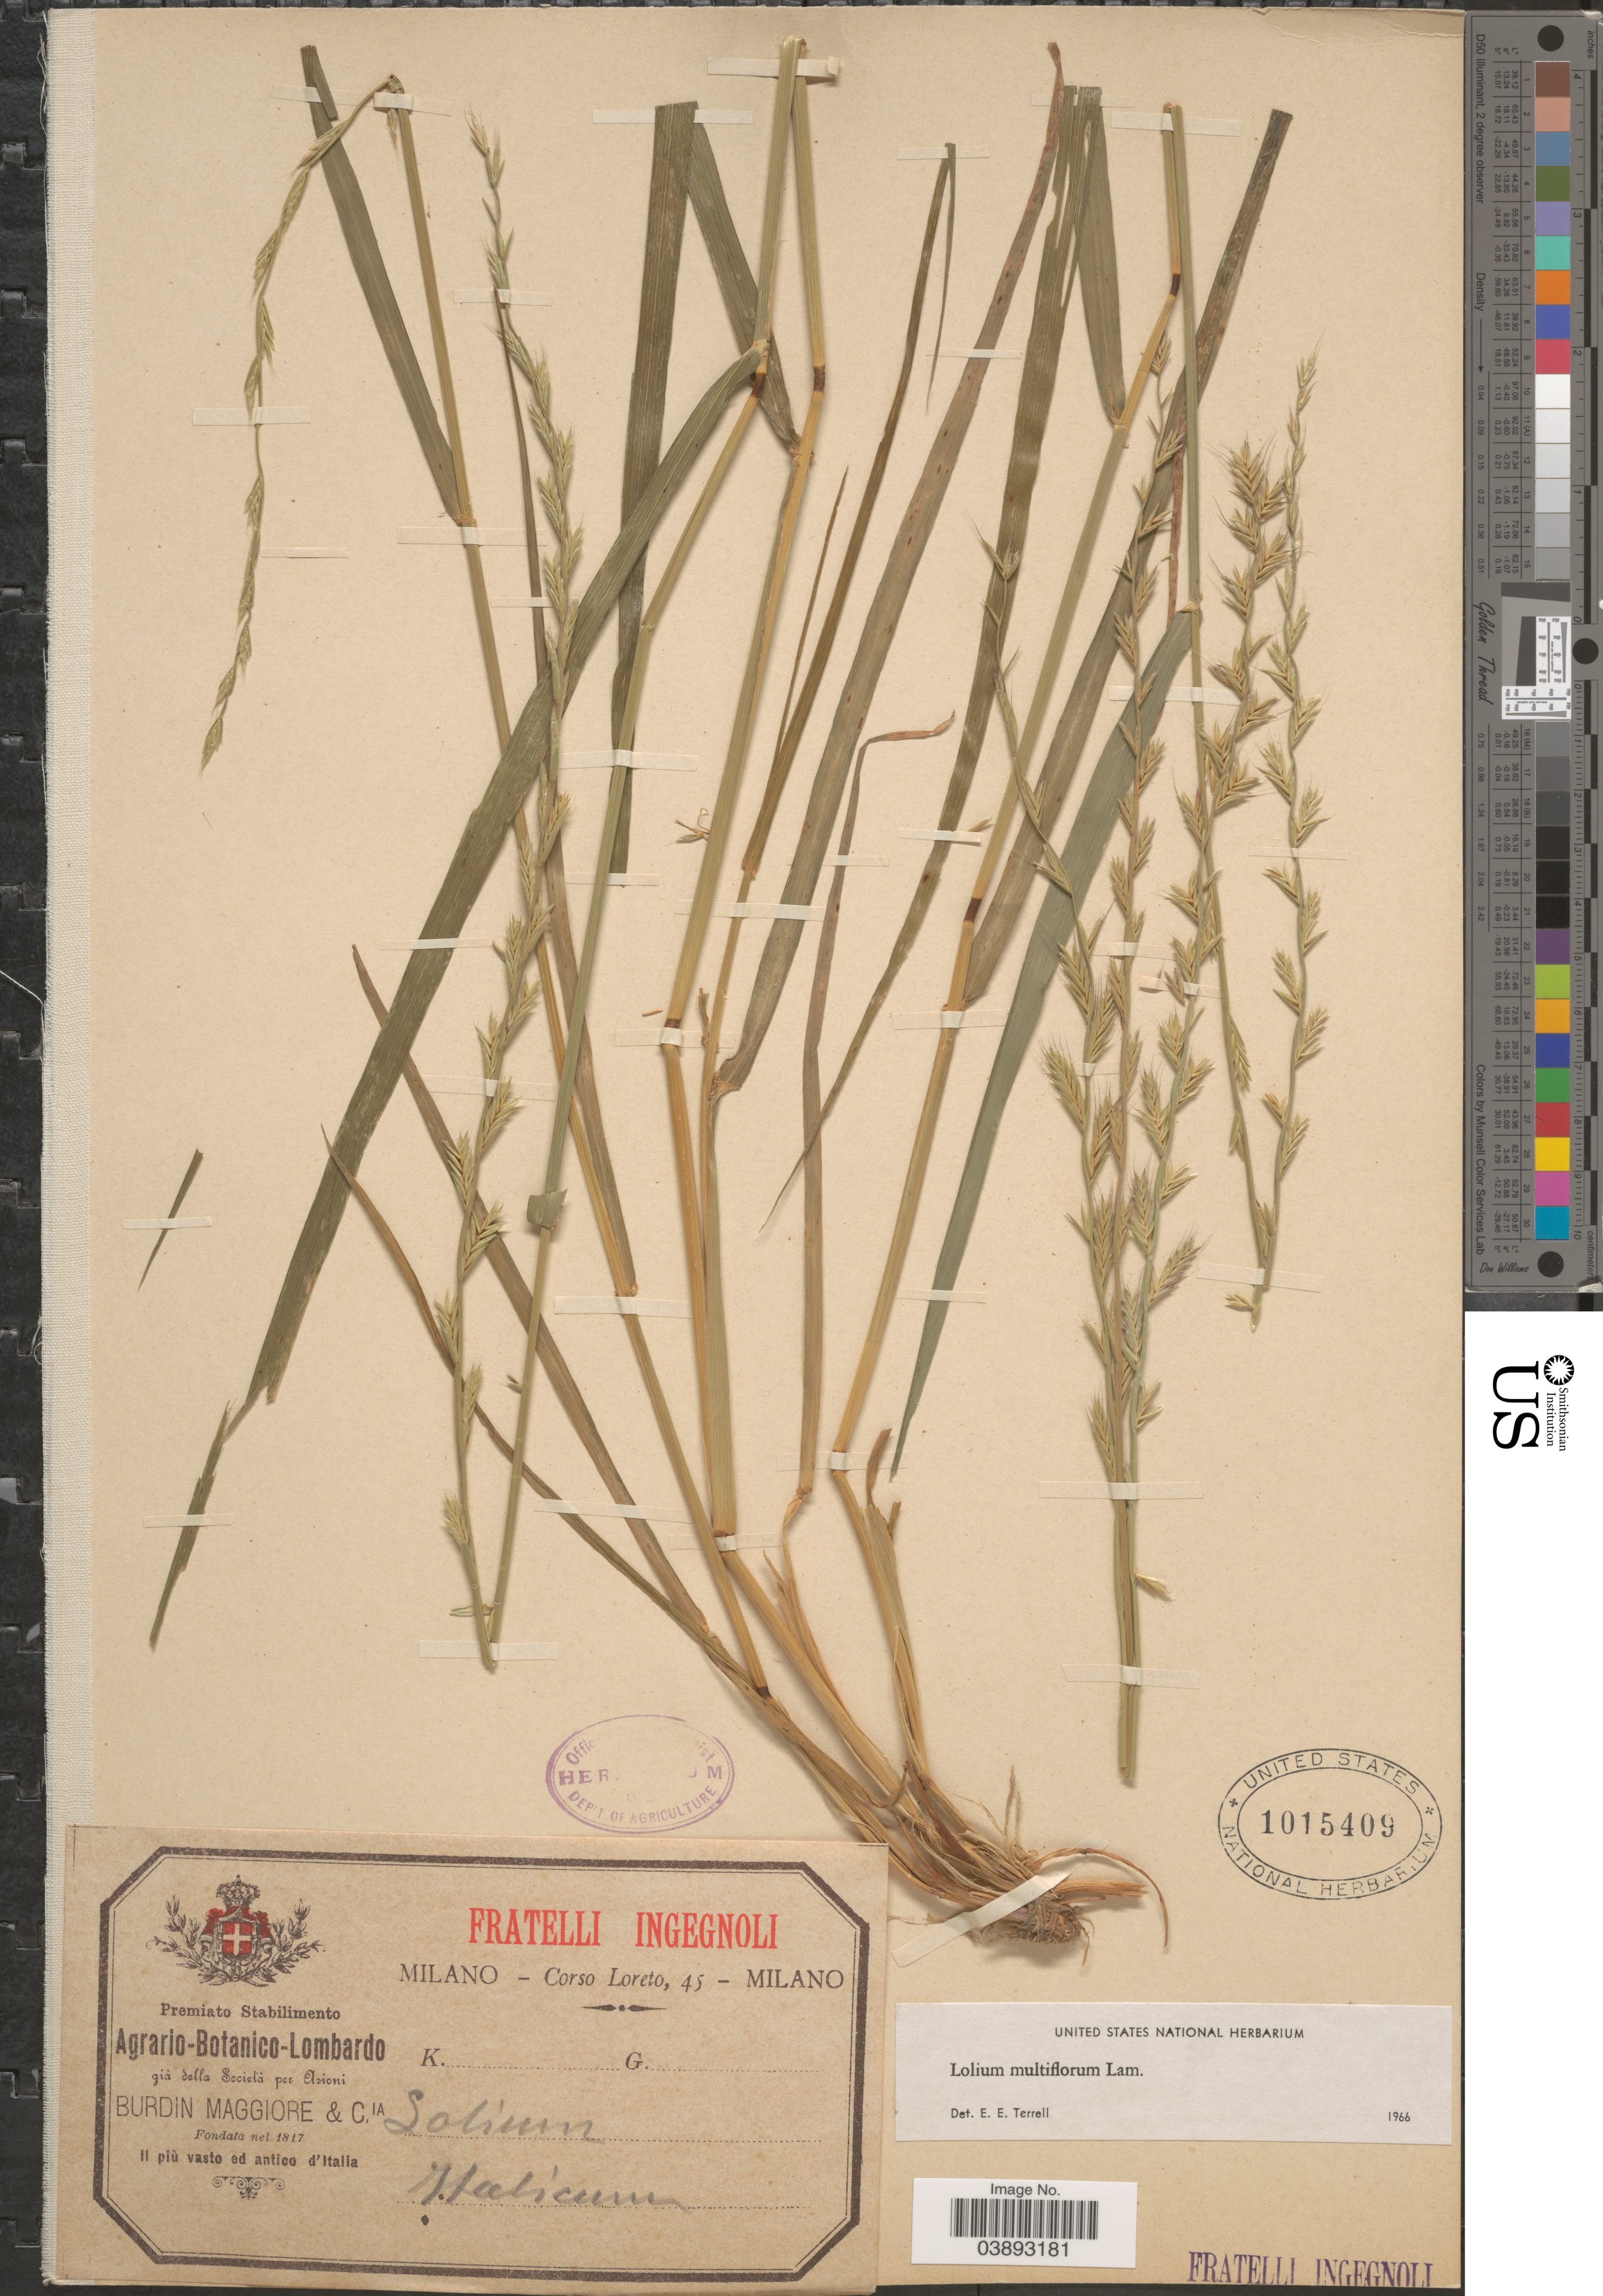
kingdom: Plantae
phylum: Tracheophyta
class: Liliopsida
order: Poales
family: Poaceae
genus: Lolium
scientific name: Lolium multiflorum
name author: Lam.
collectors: Loreto, C.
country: Italy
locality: Milano.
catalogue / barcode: US 1015409